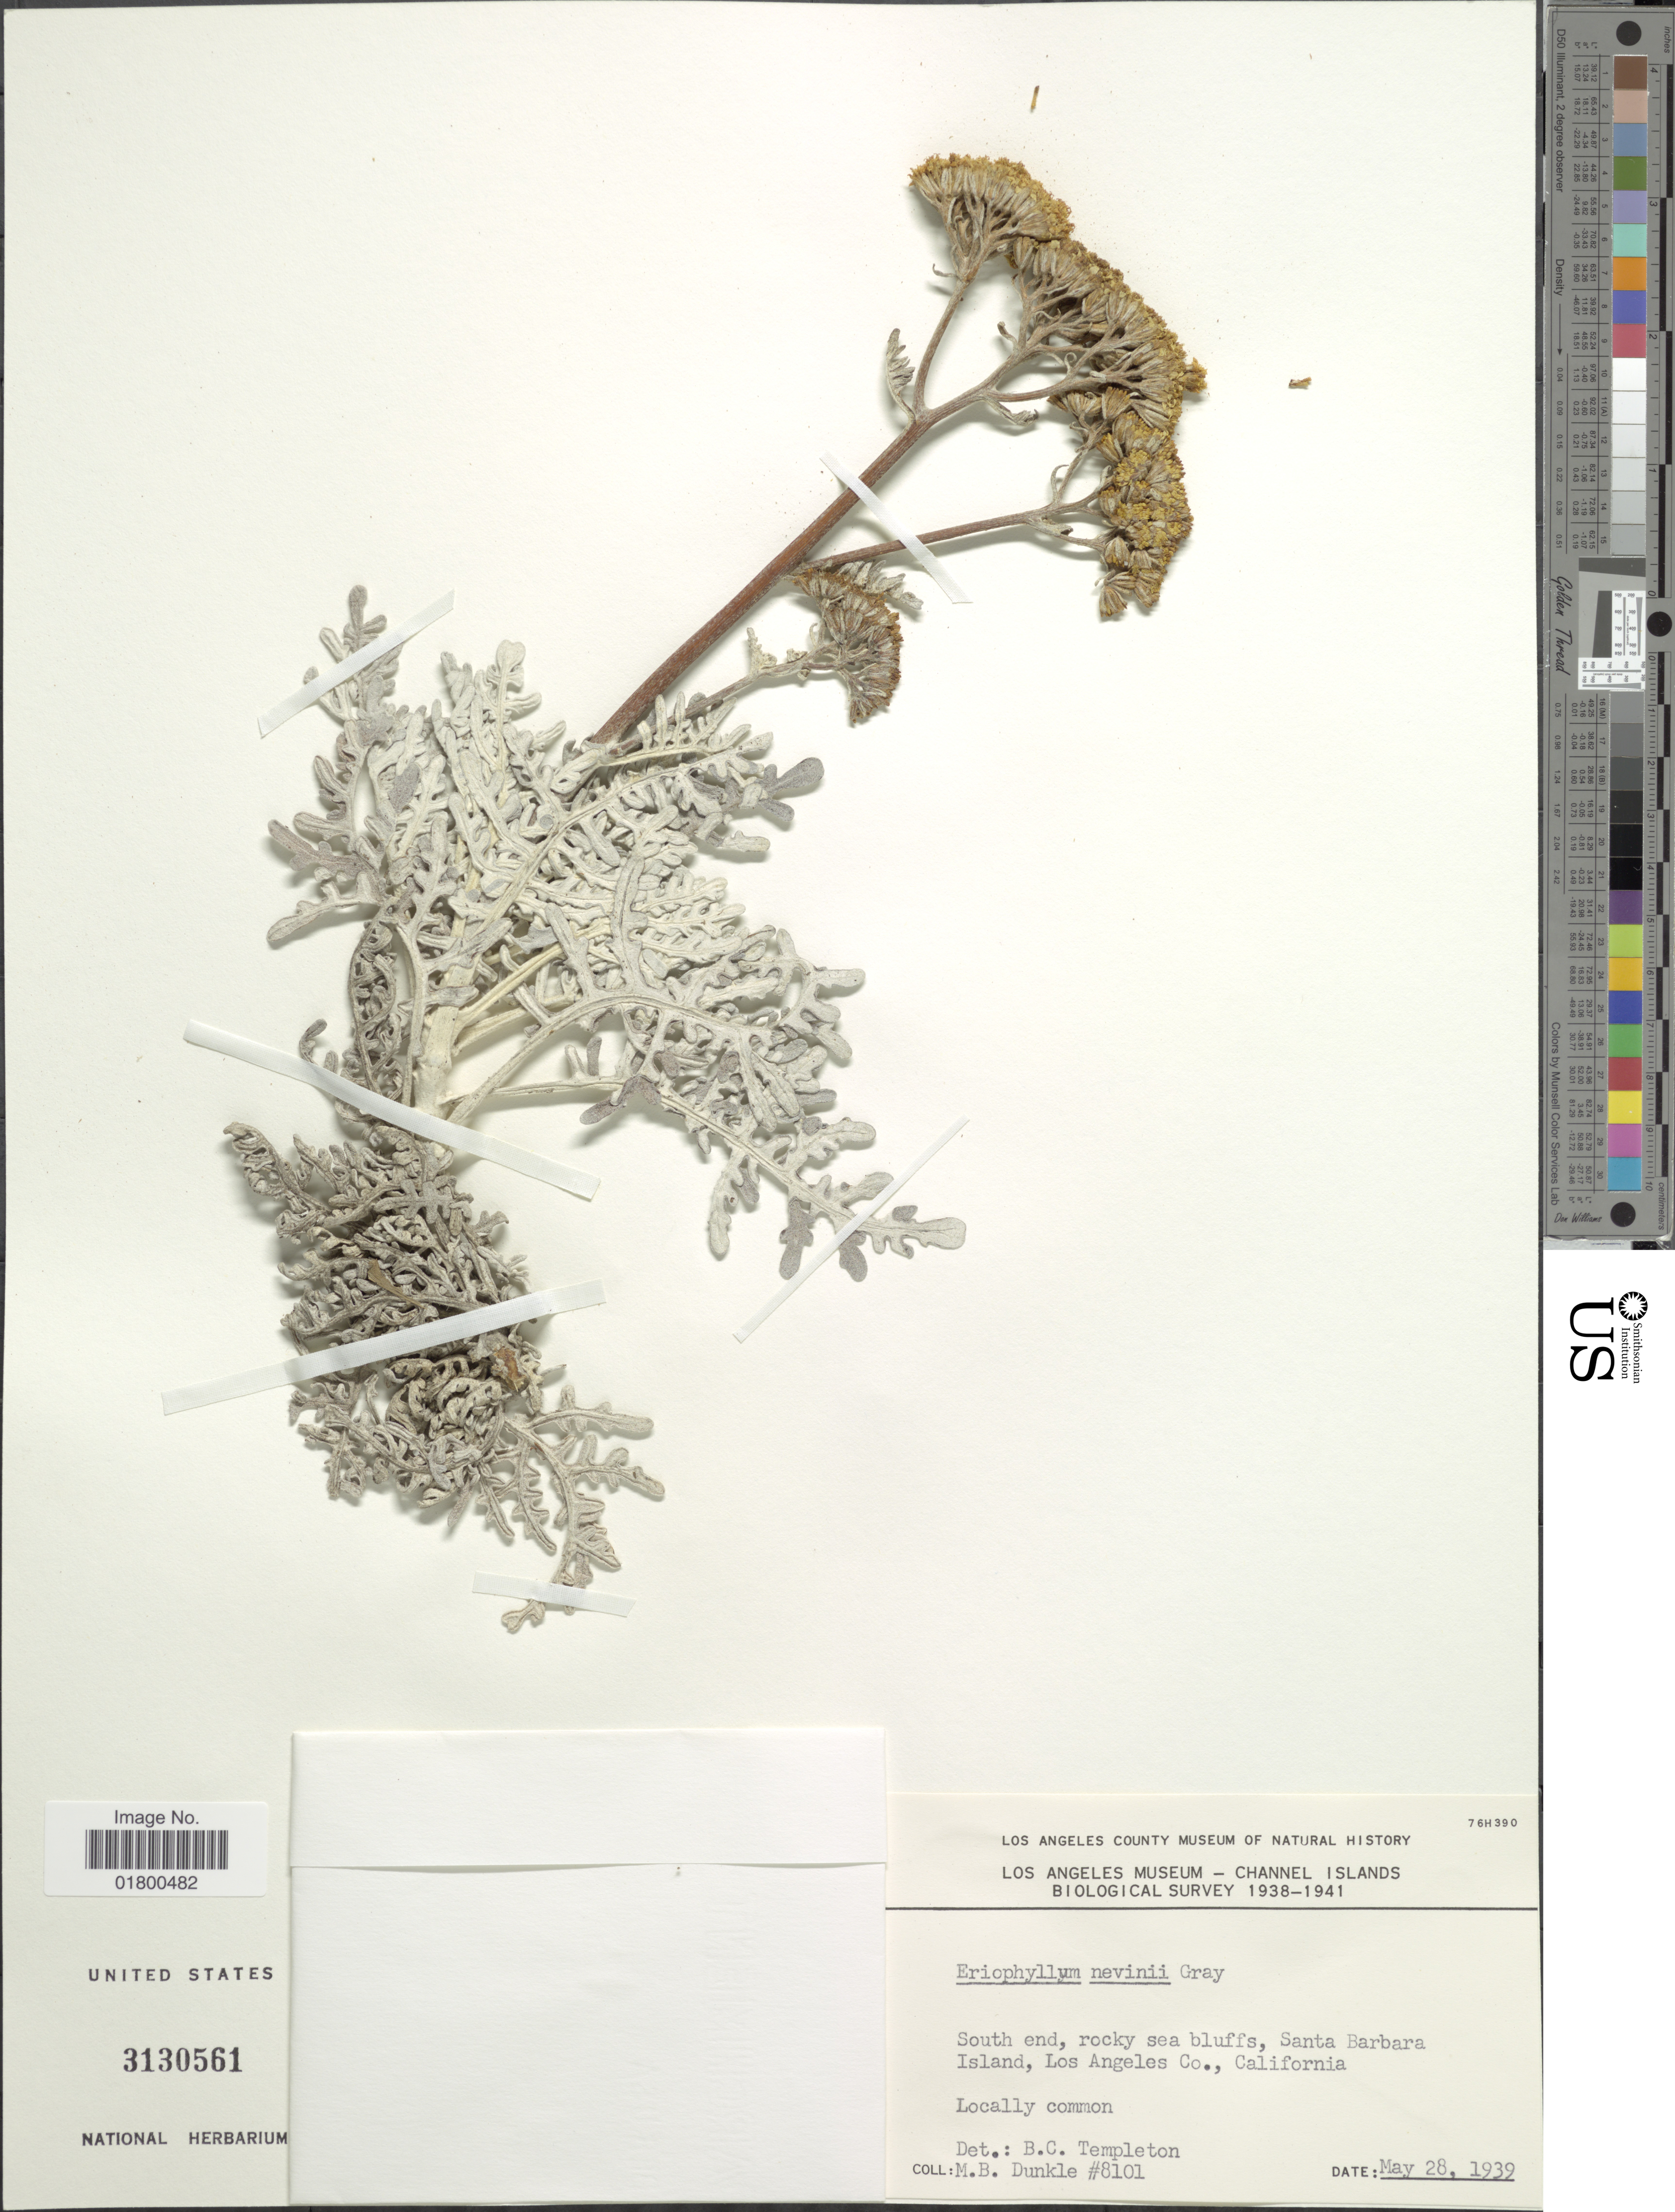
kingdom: Plantae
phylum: Tracheophyta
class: Magnoliopsida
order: Asterales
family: Asteraceae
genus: Eriophyllum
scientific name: Eriophyllum nevinii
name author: A. Gray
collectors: M. Dunkle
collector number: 8101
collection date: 1939-05-28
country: United States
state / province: California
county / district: Los Angeles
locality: South end, rocky sea bluffs, Santa Barbara Island, Los Angeles Co., California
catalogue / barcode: US 3130561